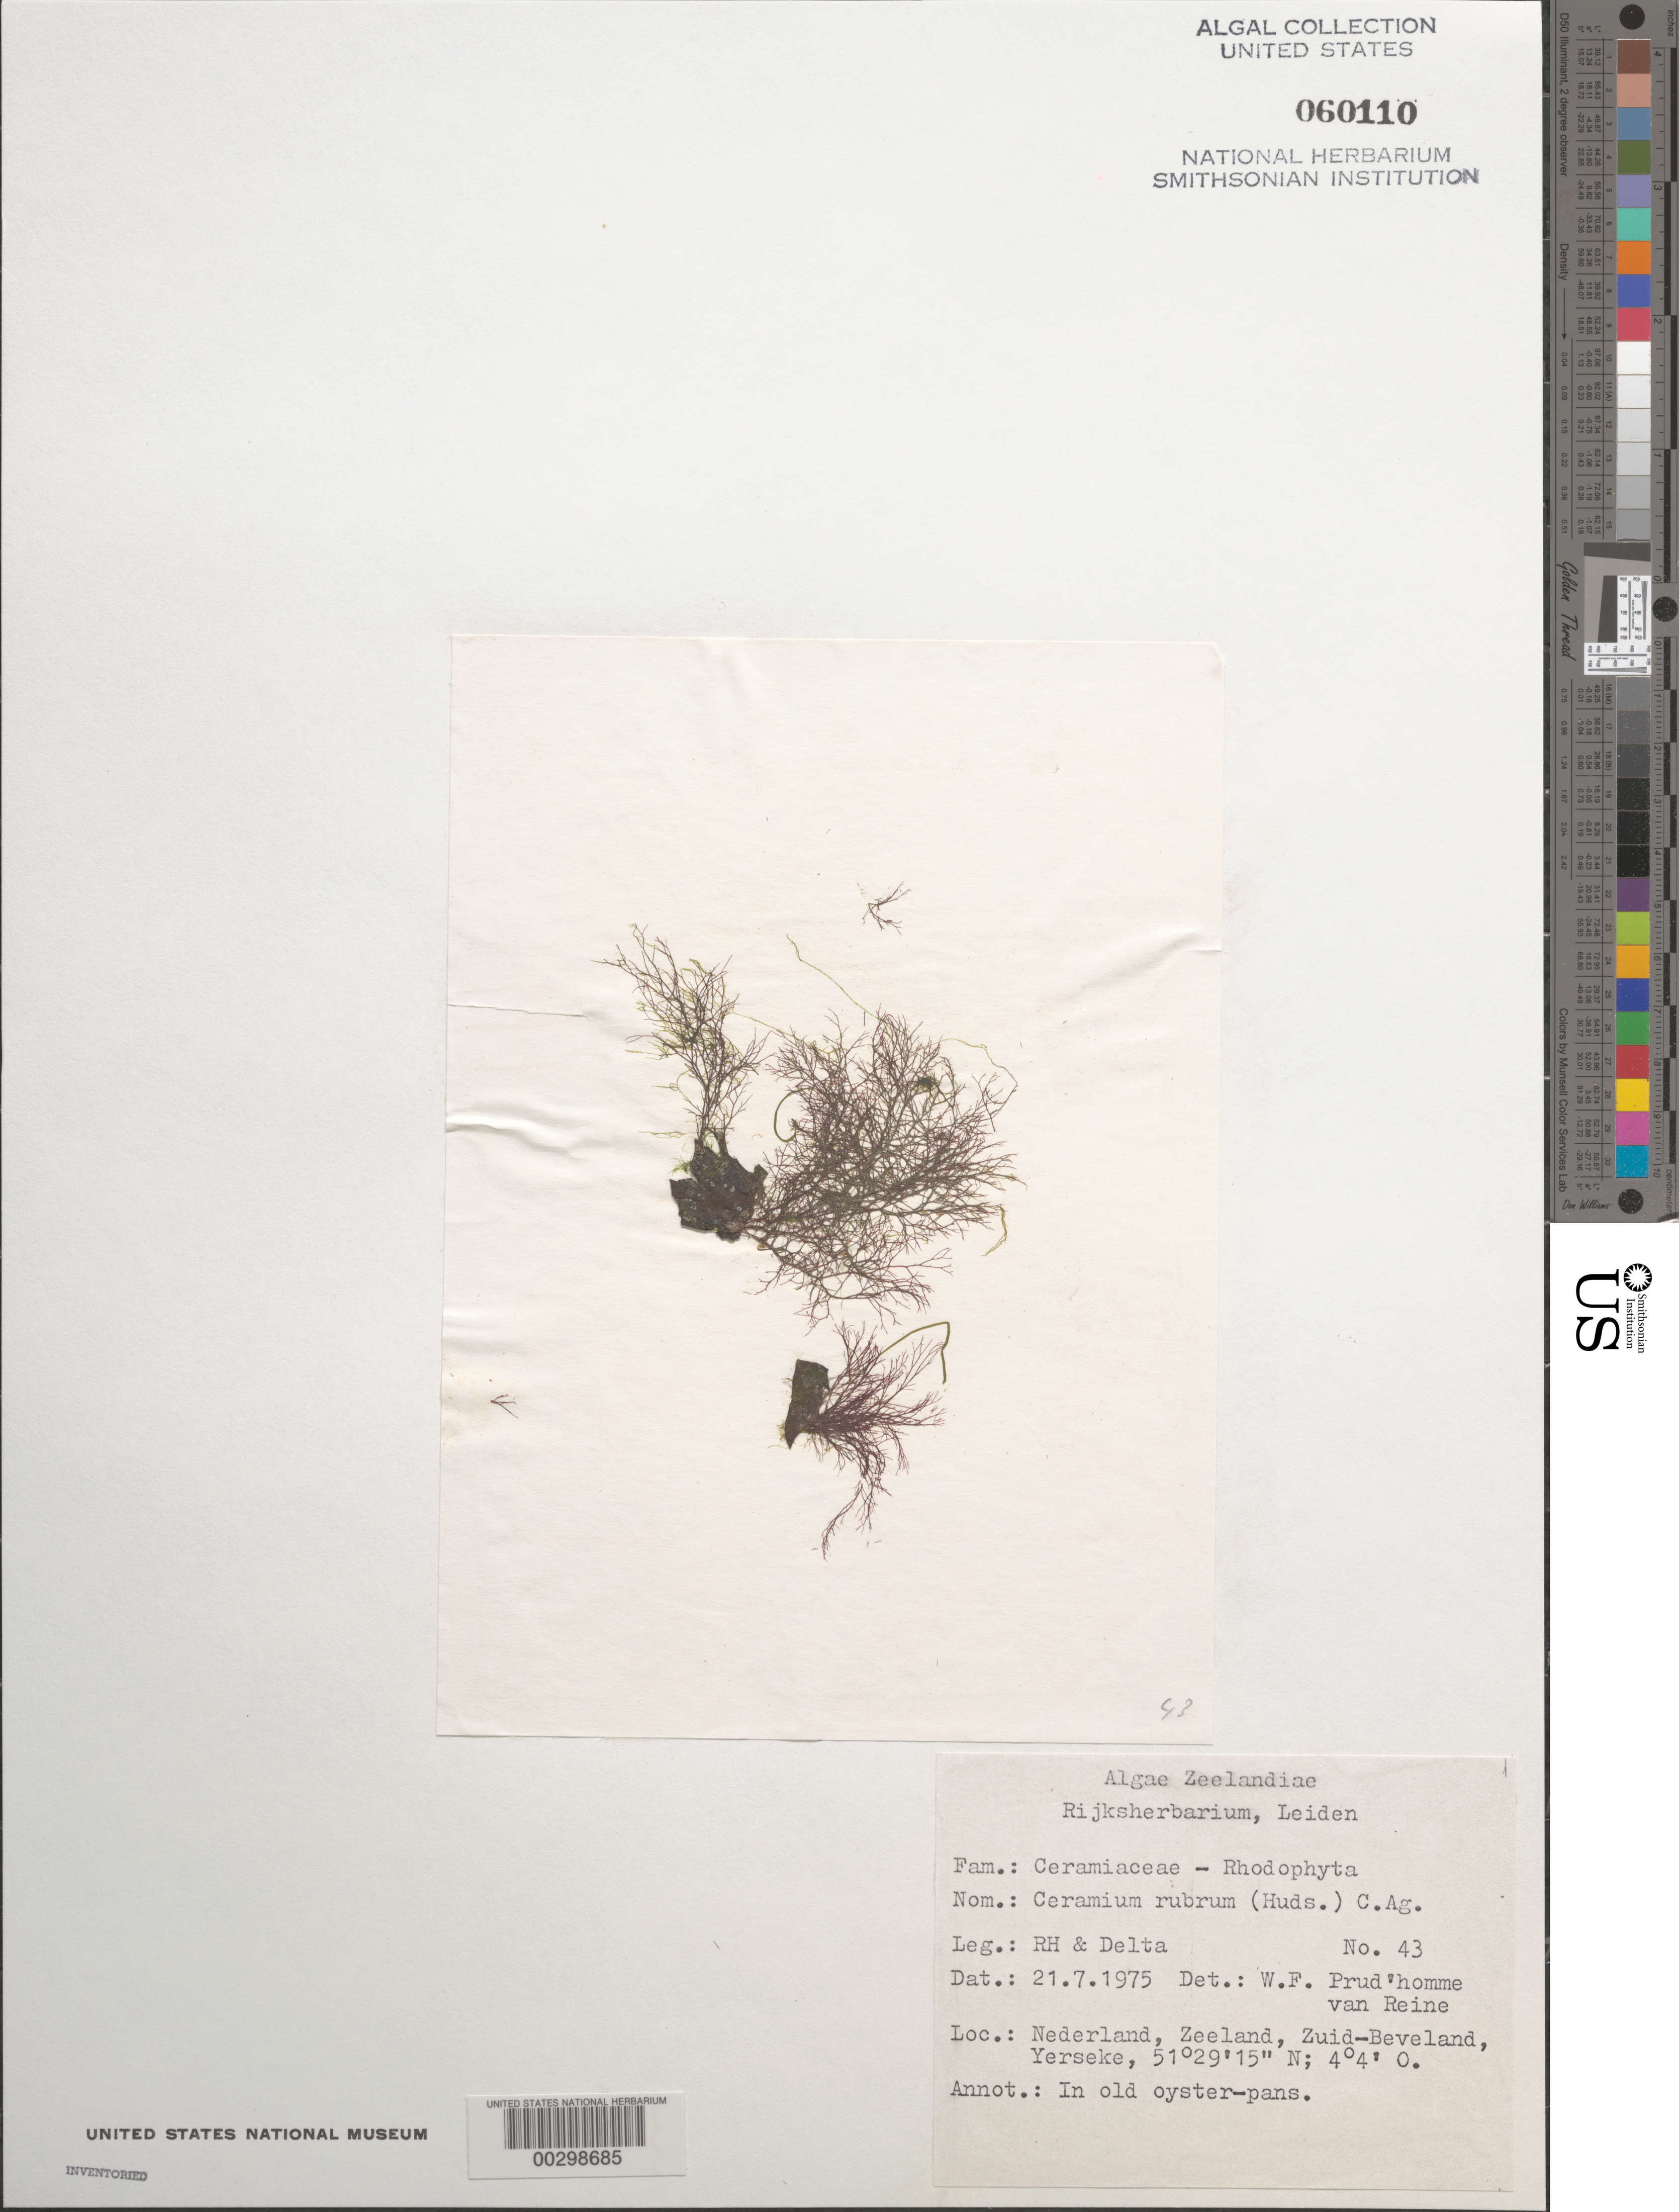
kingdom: Plantae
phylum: Rhodophyta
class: Florideophyceae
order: Ceramiales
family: Ceramiaceae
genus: Ceramium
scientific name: Ceramium rubrum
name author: C. Agardh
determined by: Prud'homme van Reine, W. F.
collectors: R.H. & Delta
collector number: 43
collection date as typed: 21 Jul 1975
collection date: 1975-07-21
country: Netherlands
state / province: Zeeland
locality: Yerseke, zuid-beveland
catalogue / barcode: US 60110